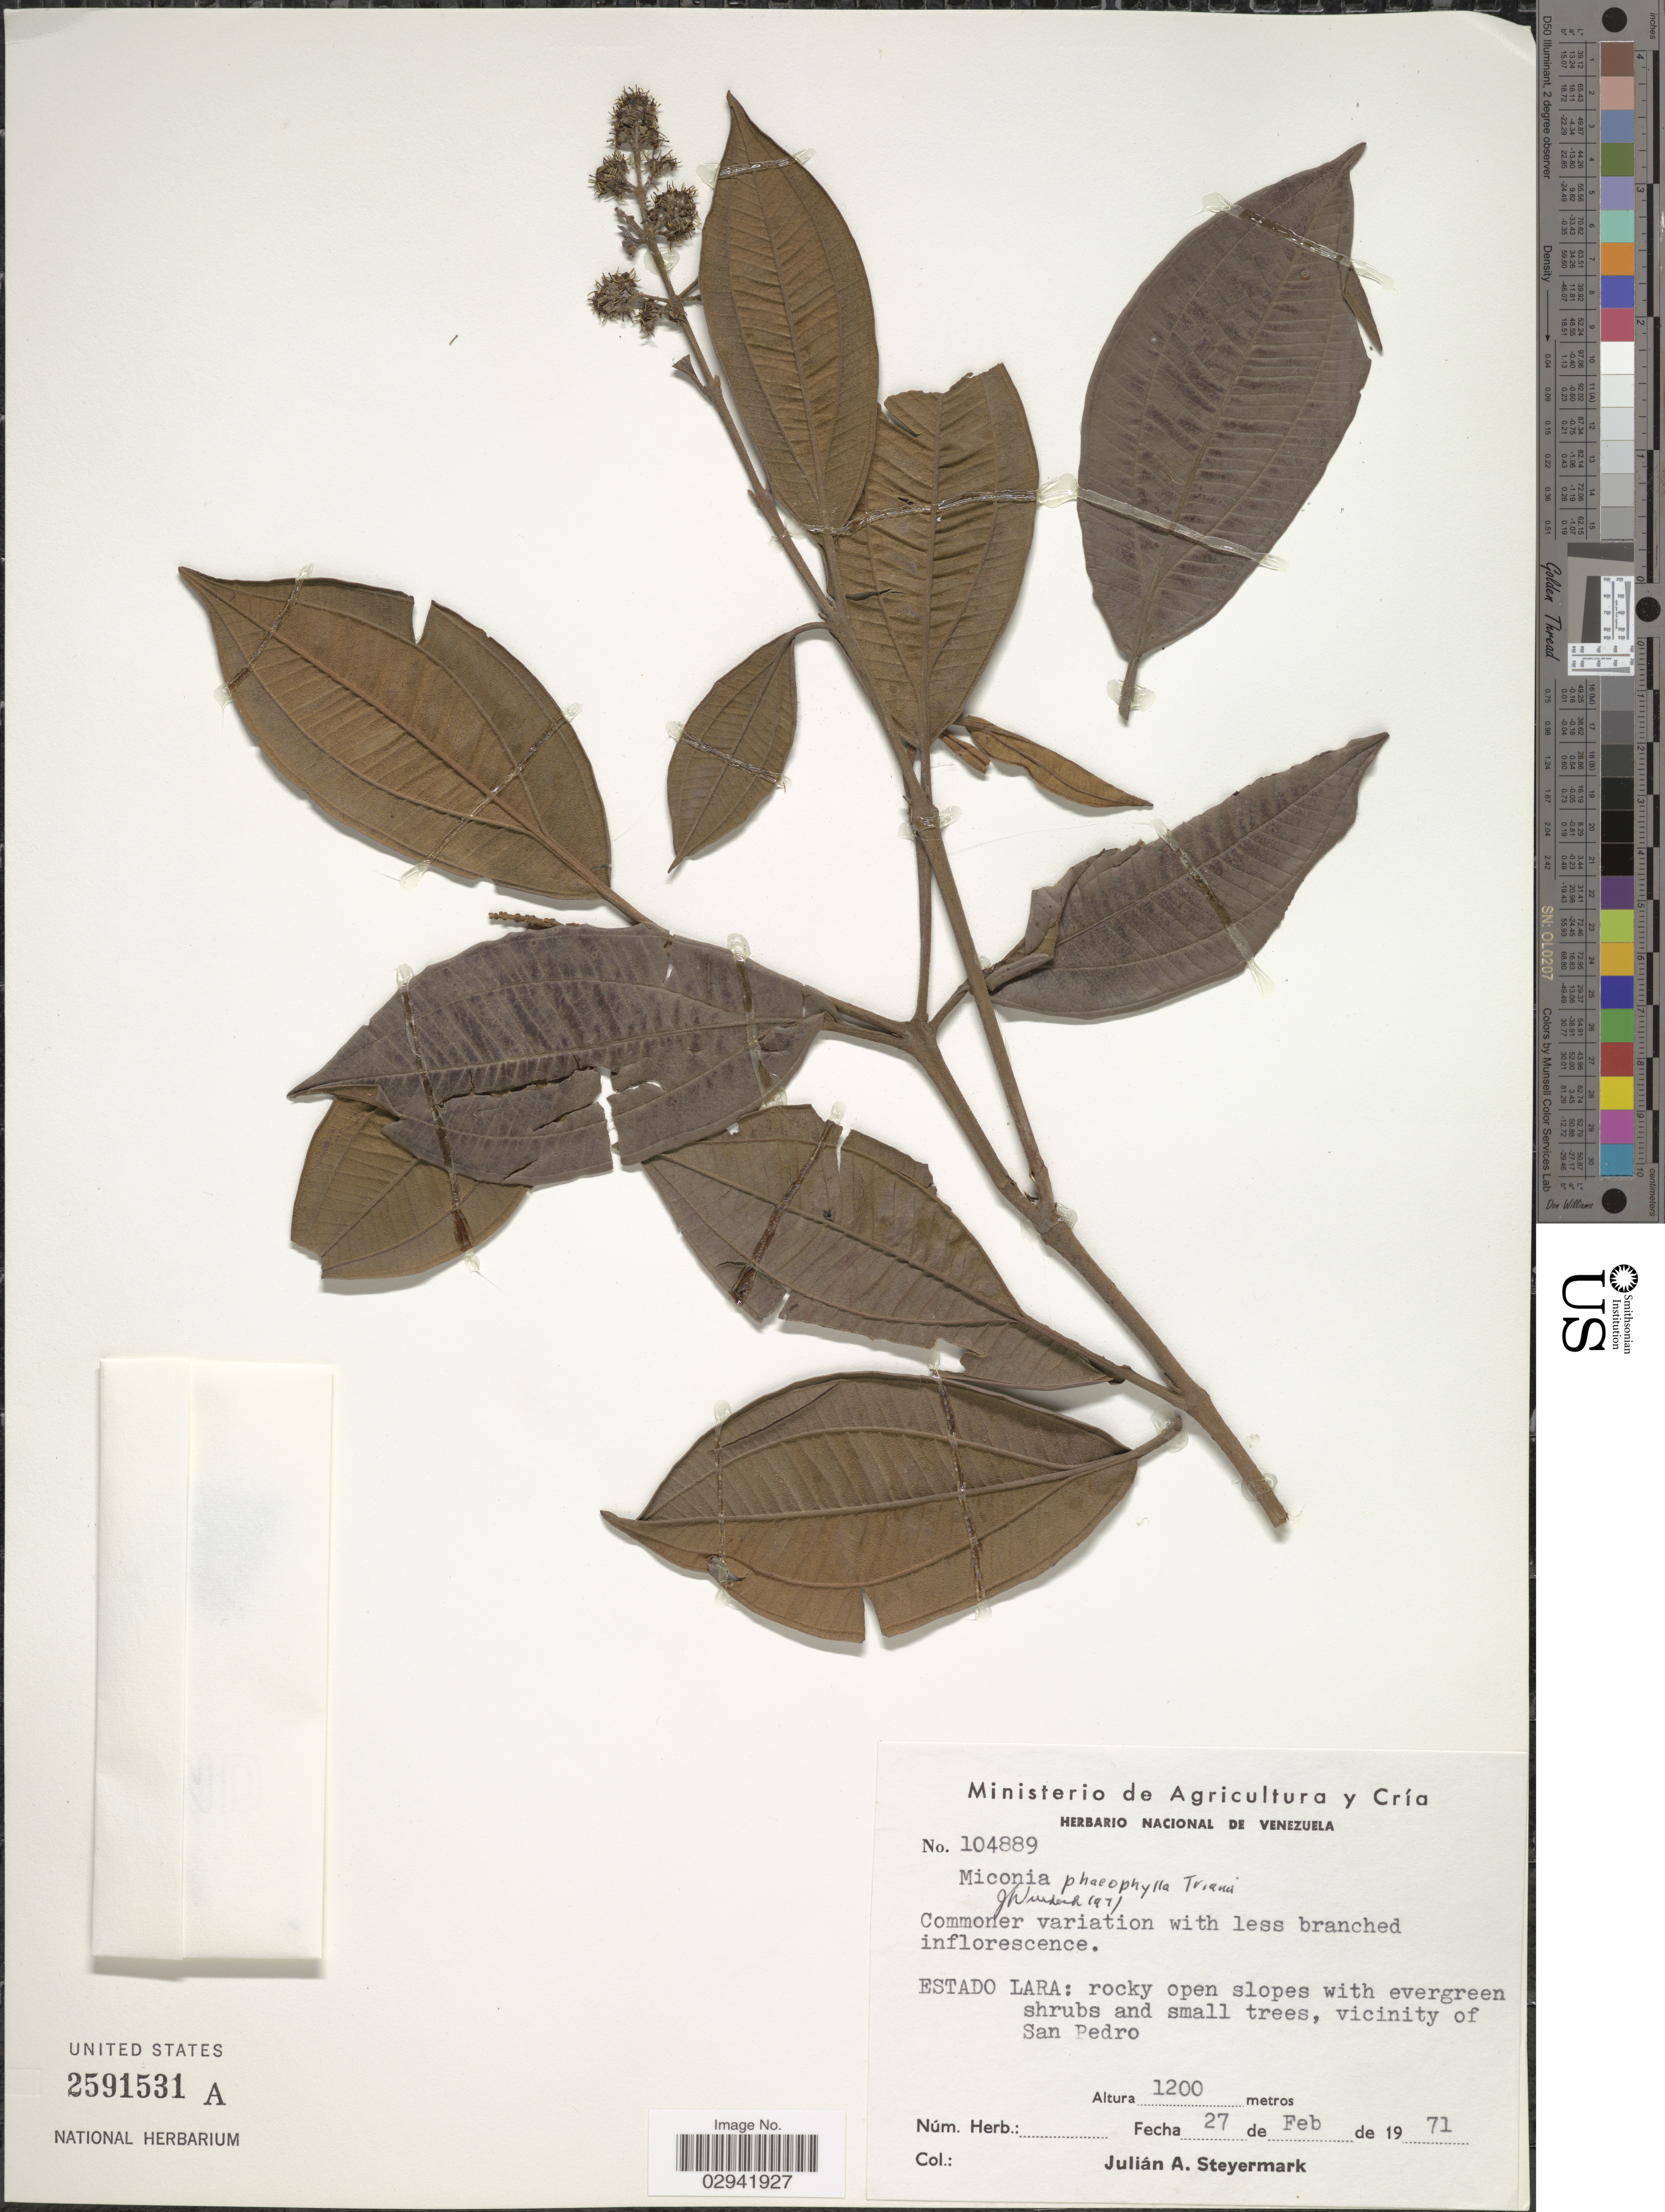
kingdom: Plantae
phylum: Tracheophyta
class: Magnoliopsida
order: Myrtales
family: Melastomataceae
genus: Miconia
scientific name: Miconia phaeophylla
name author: Triana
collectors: J. Steyermark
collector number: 104889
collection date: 1971-02-27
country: Venezuela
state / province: Lara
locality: Vicinity of San Pedro.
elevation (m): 1200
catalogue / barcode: US 2591531A